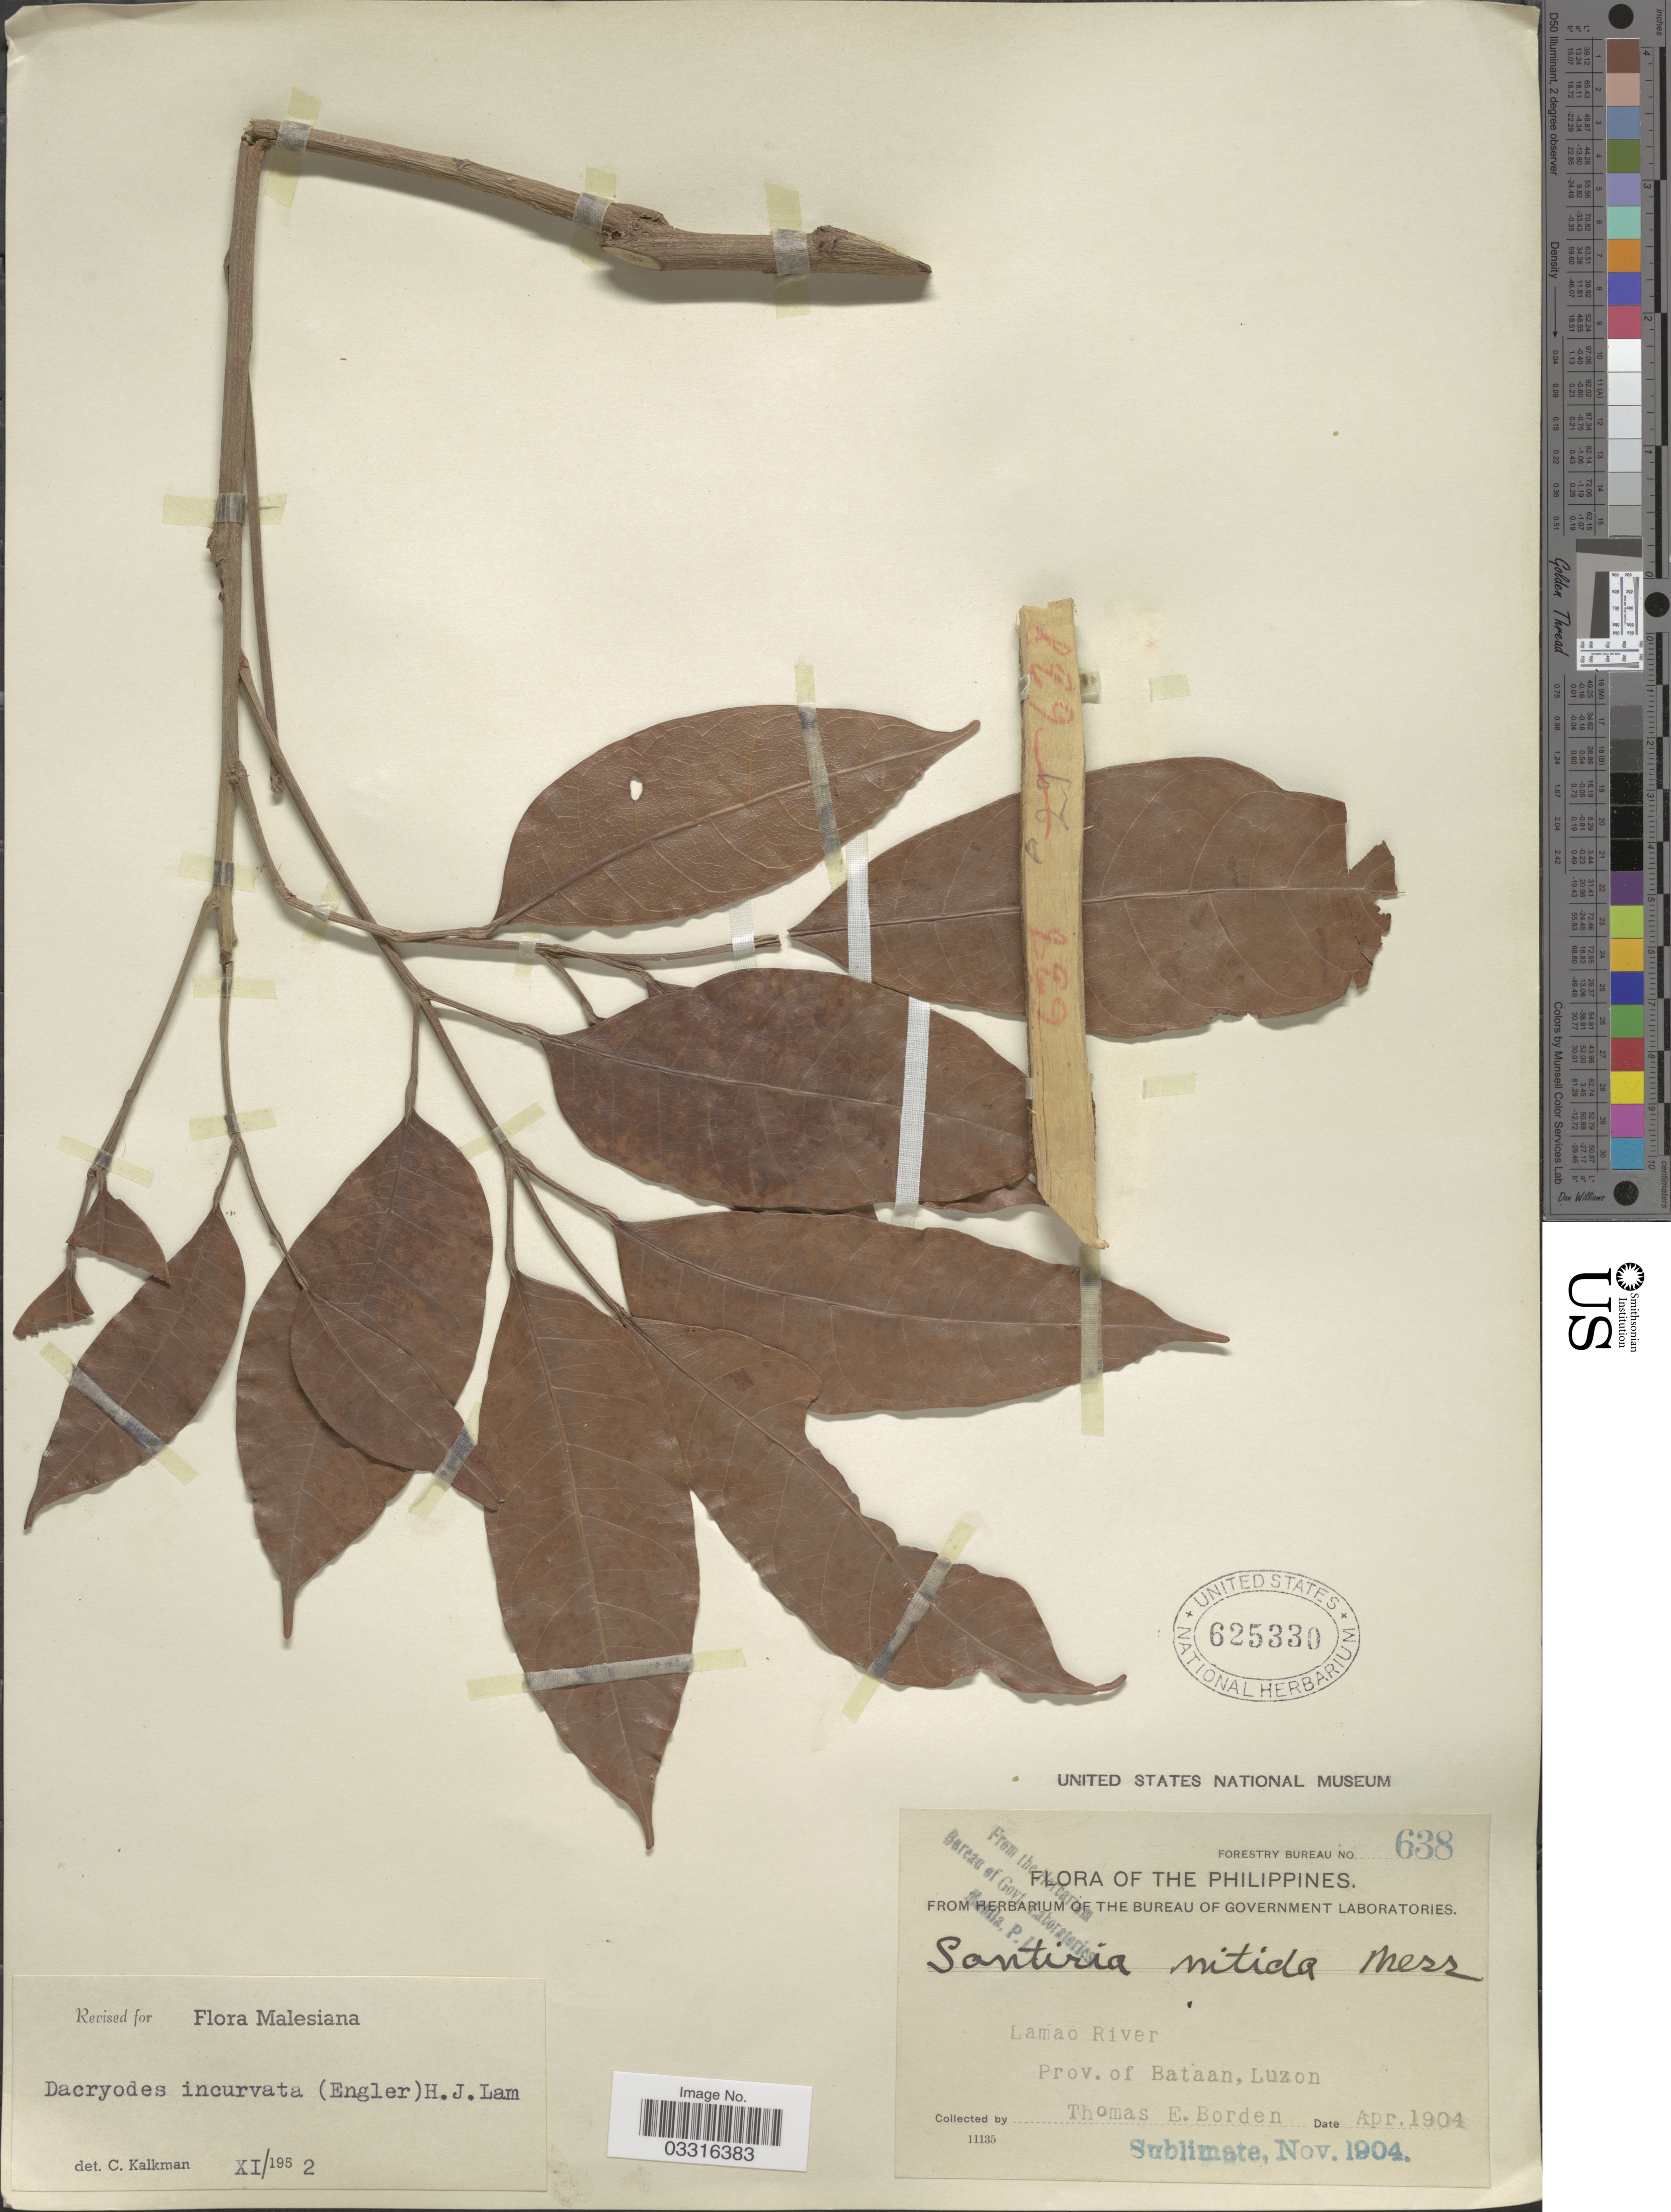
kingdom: Plantae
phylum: Tracheophyta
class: Magnoliopsida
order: Sapindales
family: Burseraceae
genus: Dacryodes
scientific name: Dacryodes incurvata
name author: (Engl.) H.J. Lam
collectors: T. E. Borden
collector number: Forestry Bureau 638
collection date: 1904-04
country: Philippines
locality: Lamao River, Prov. of Bataan, Luzon.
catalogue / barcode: US 625330